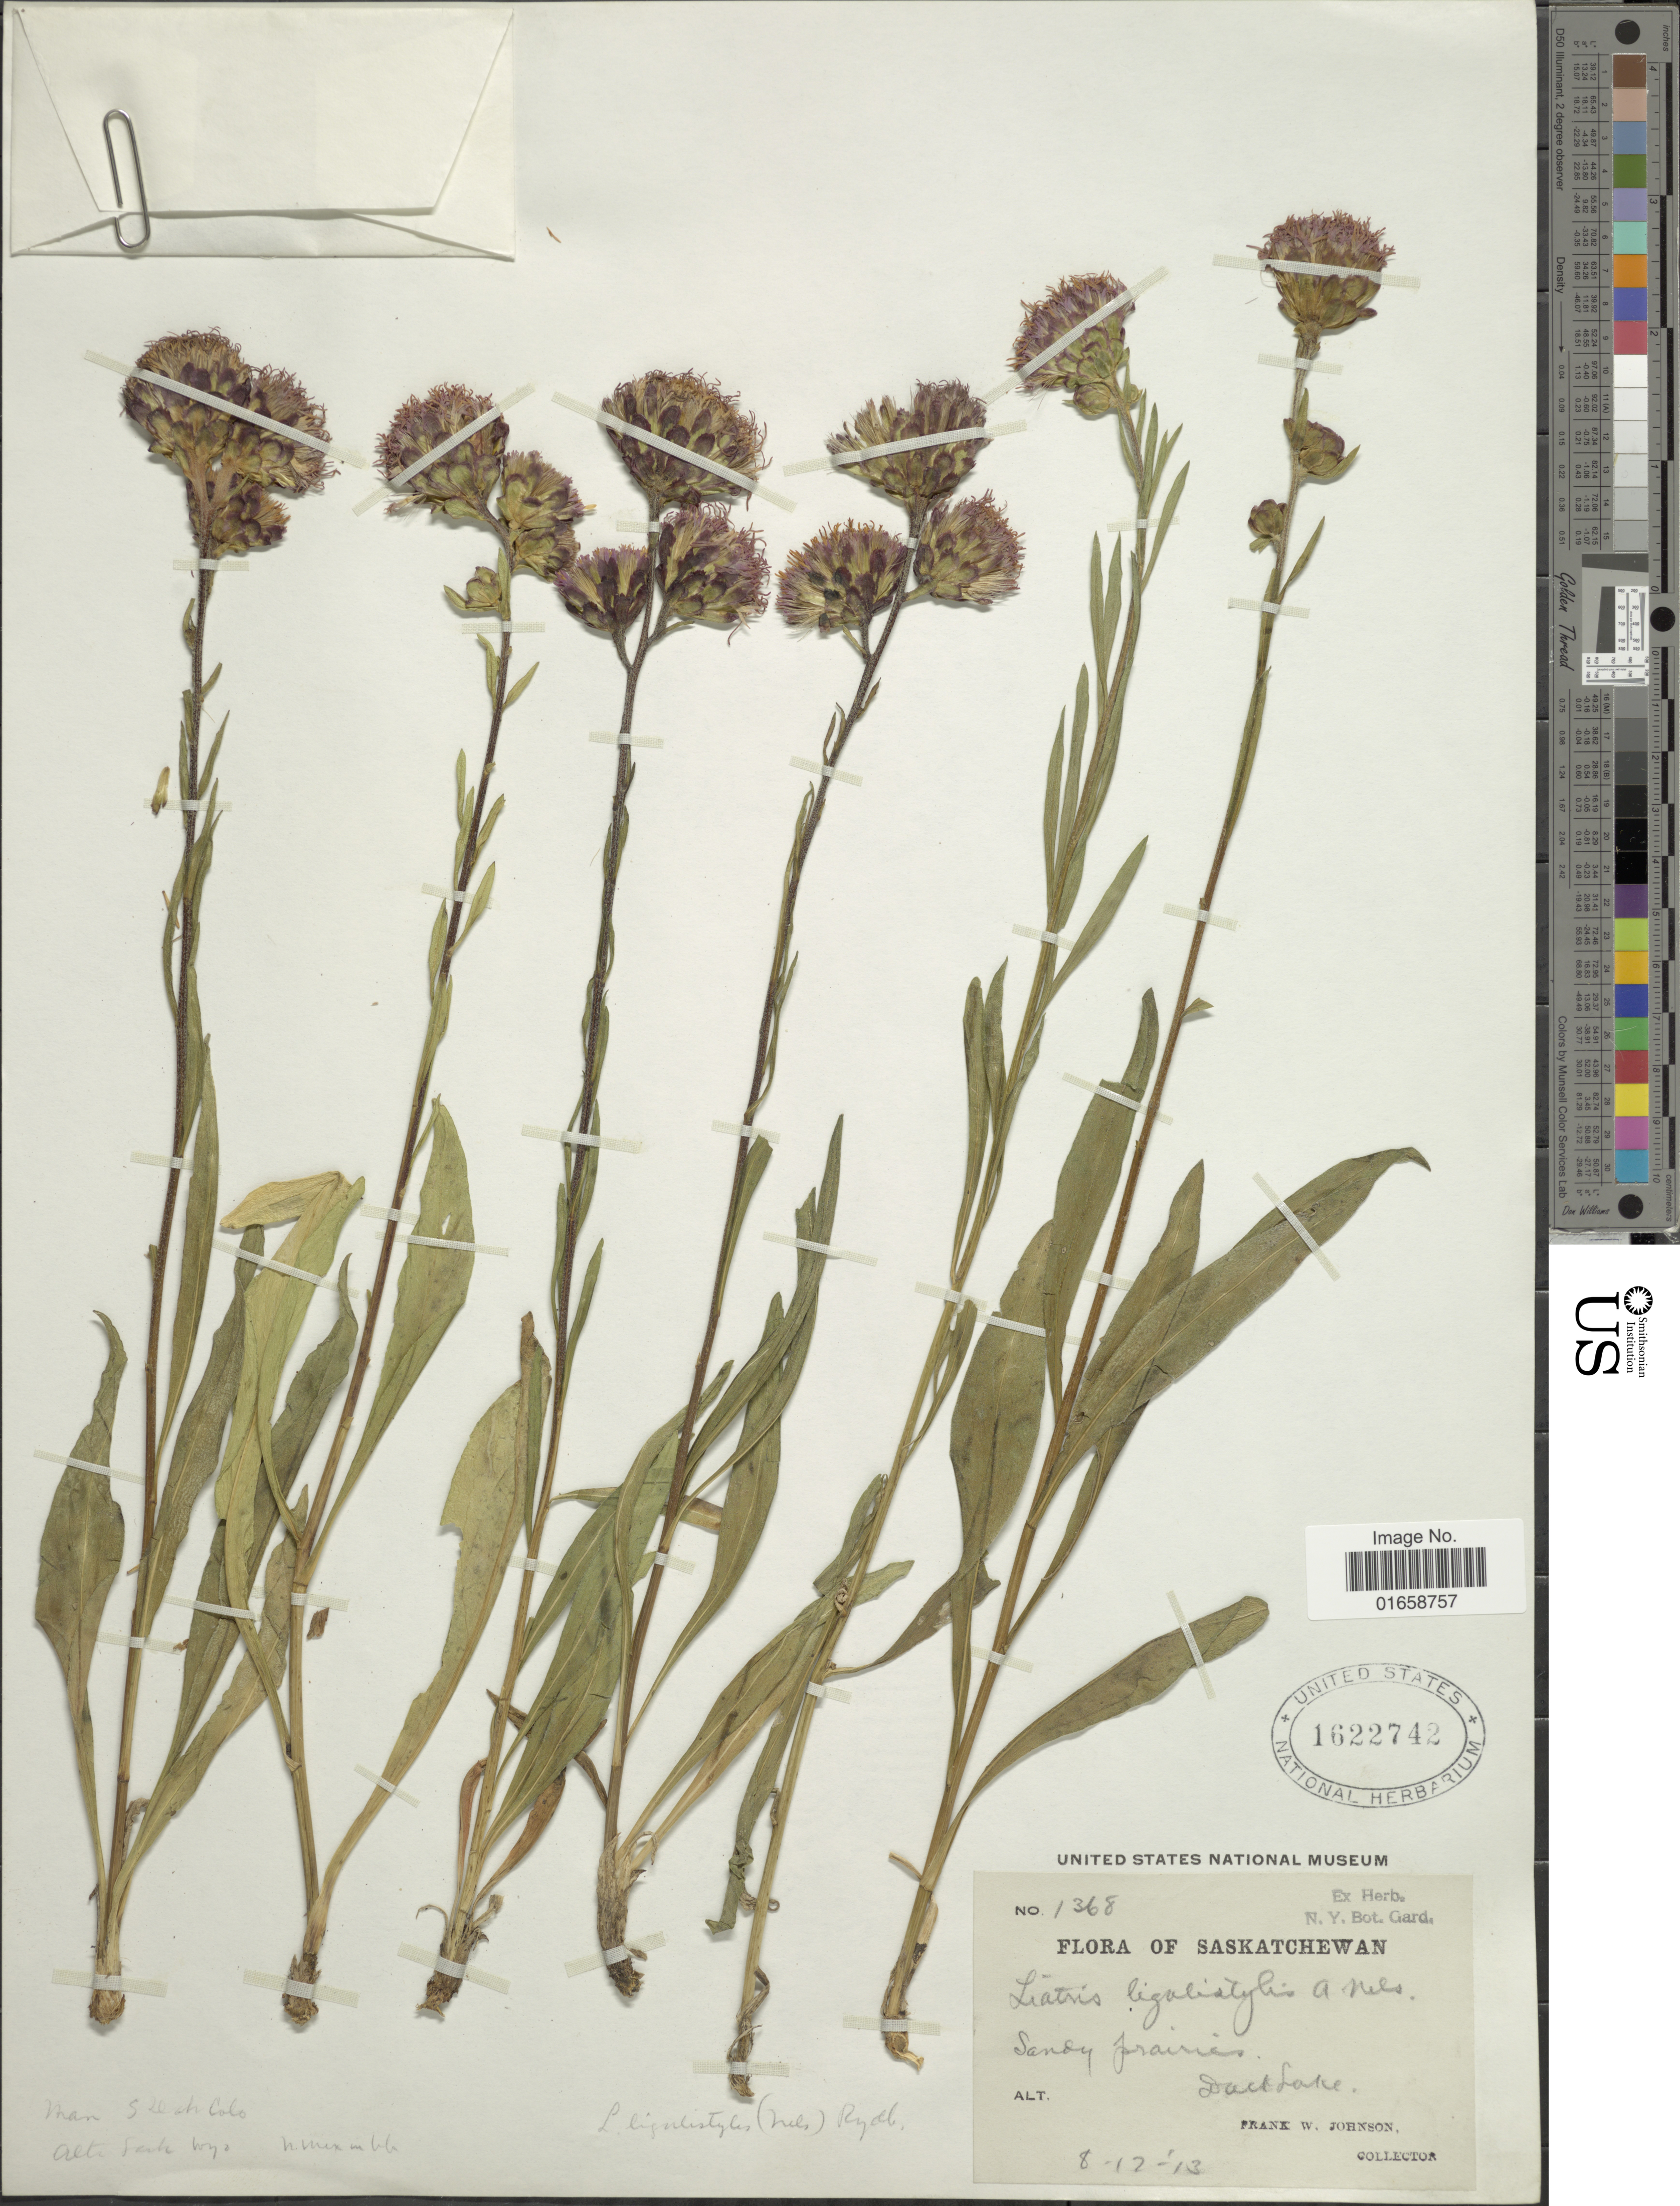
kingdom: Plantae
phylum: Tracheophyta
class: Magnoliopsida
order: Asterales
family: Asteraceae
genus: Liatris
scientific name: Liatris ligulistylis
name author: (A. Nelson) K. Schum.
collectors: F. W. Johnson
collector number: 1368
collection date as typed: Transcribed d/m/y: 12/8/13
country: Canada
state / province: Saskatchewan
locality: Sandy prairie, Duck Lake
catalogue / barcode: US 1622742